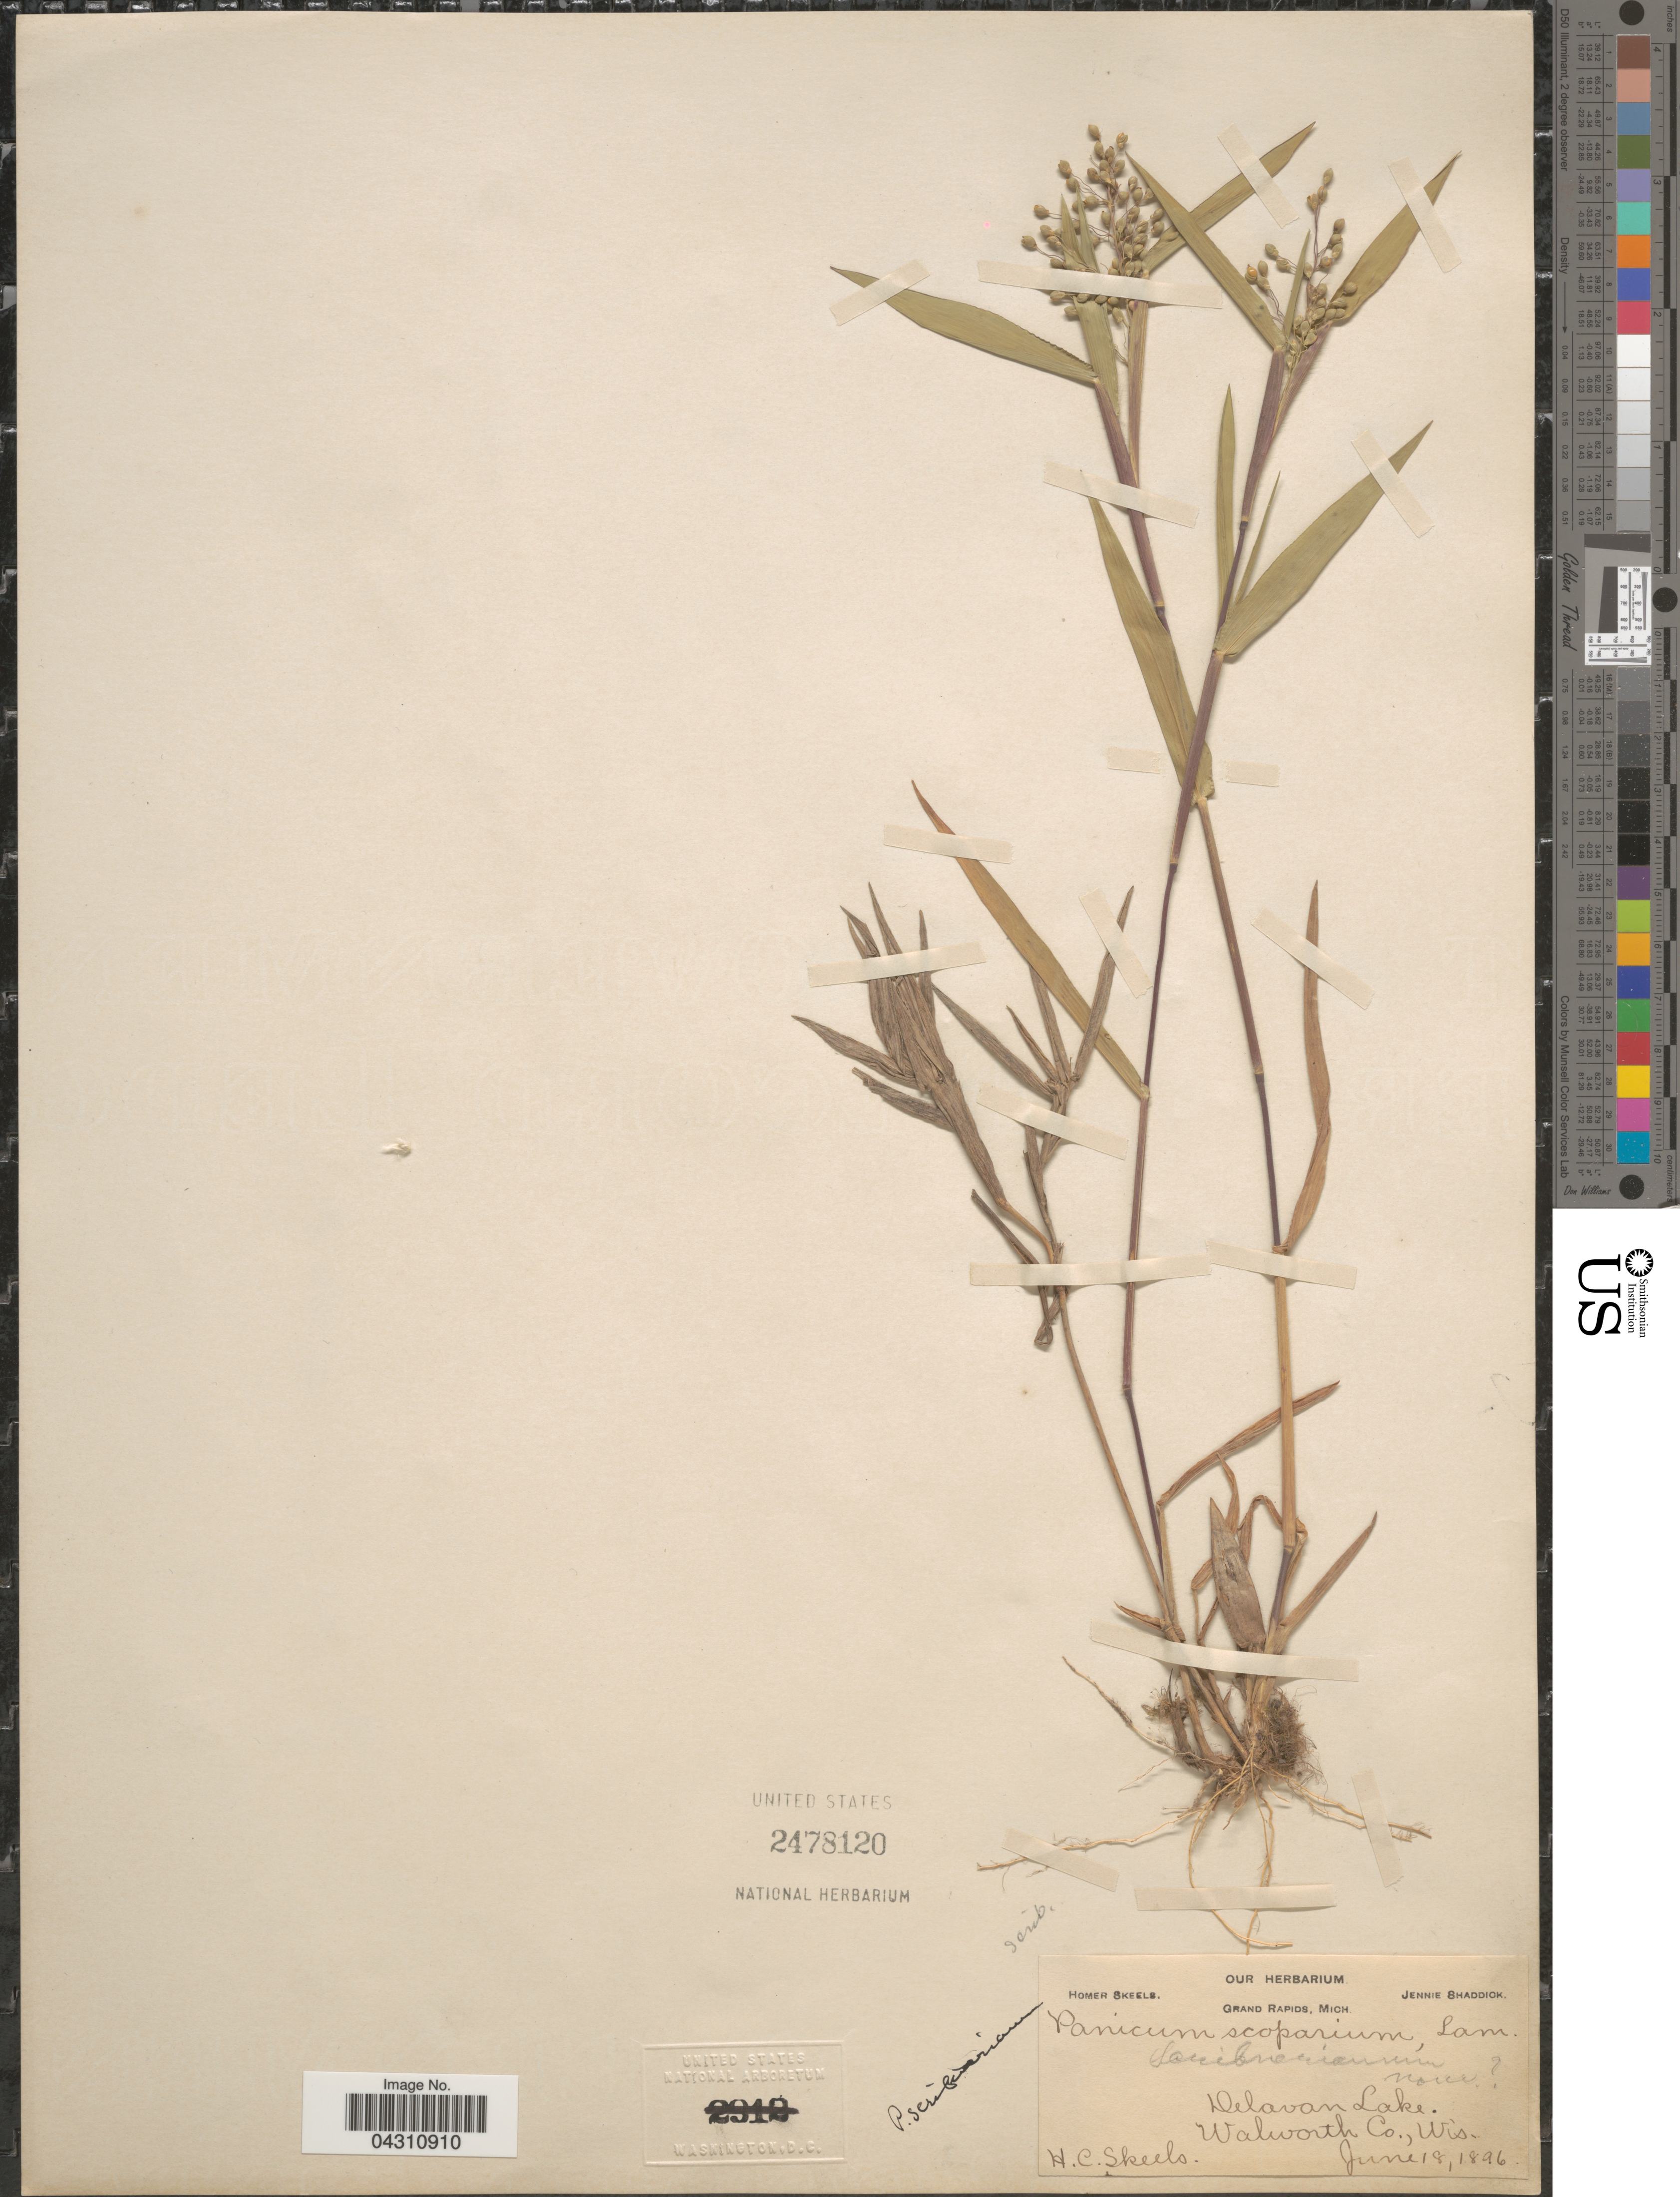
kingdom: Plantae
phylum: Tracheophyta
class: Liliopsida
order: Poales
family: Poaceae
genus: Dichanthelium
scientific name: Dichanthelium scoparium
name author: (Lam.) Gould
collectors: H. Skeels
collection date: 1896-06-18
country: United States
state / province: Wisconsin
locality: Delavan Lake. Walworth Co.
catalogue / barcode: US 2478120